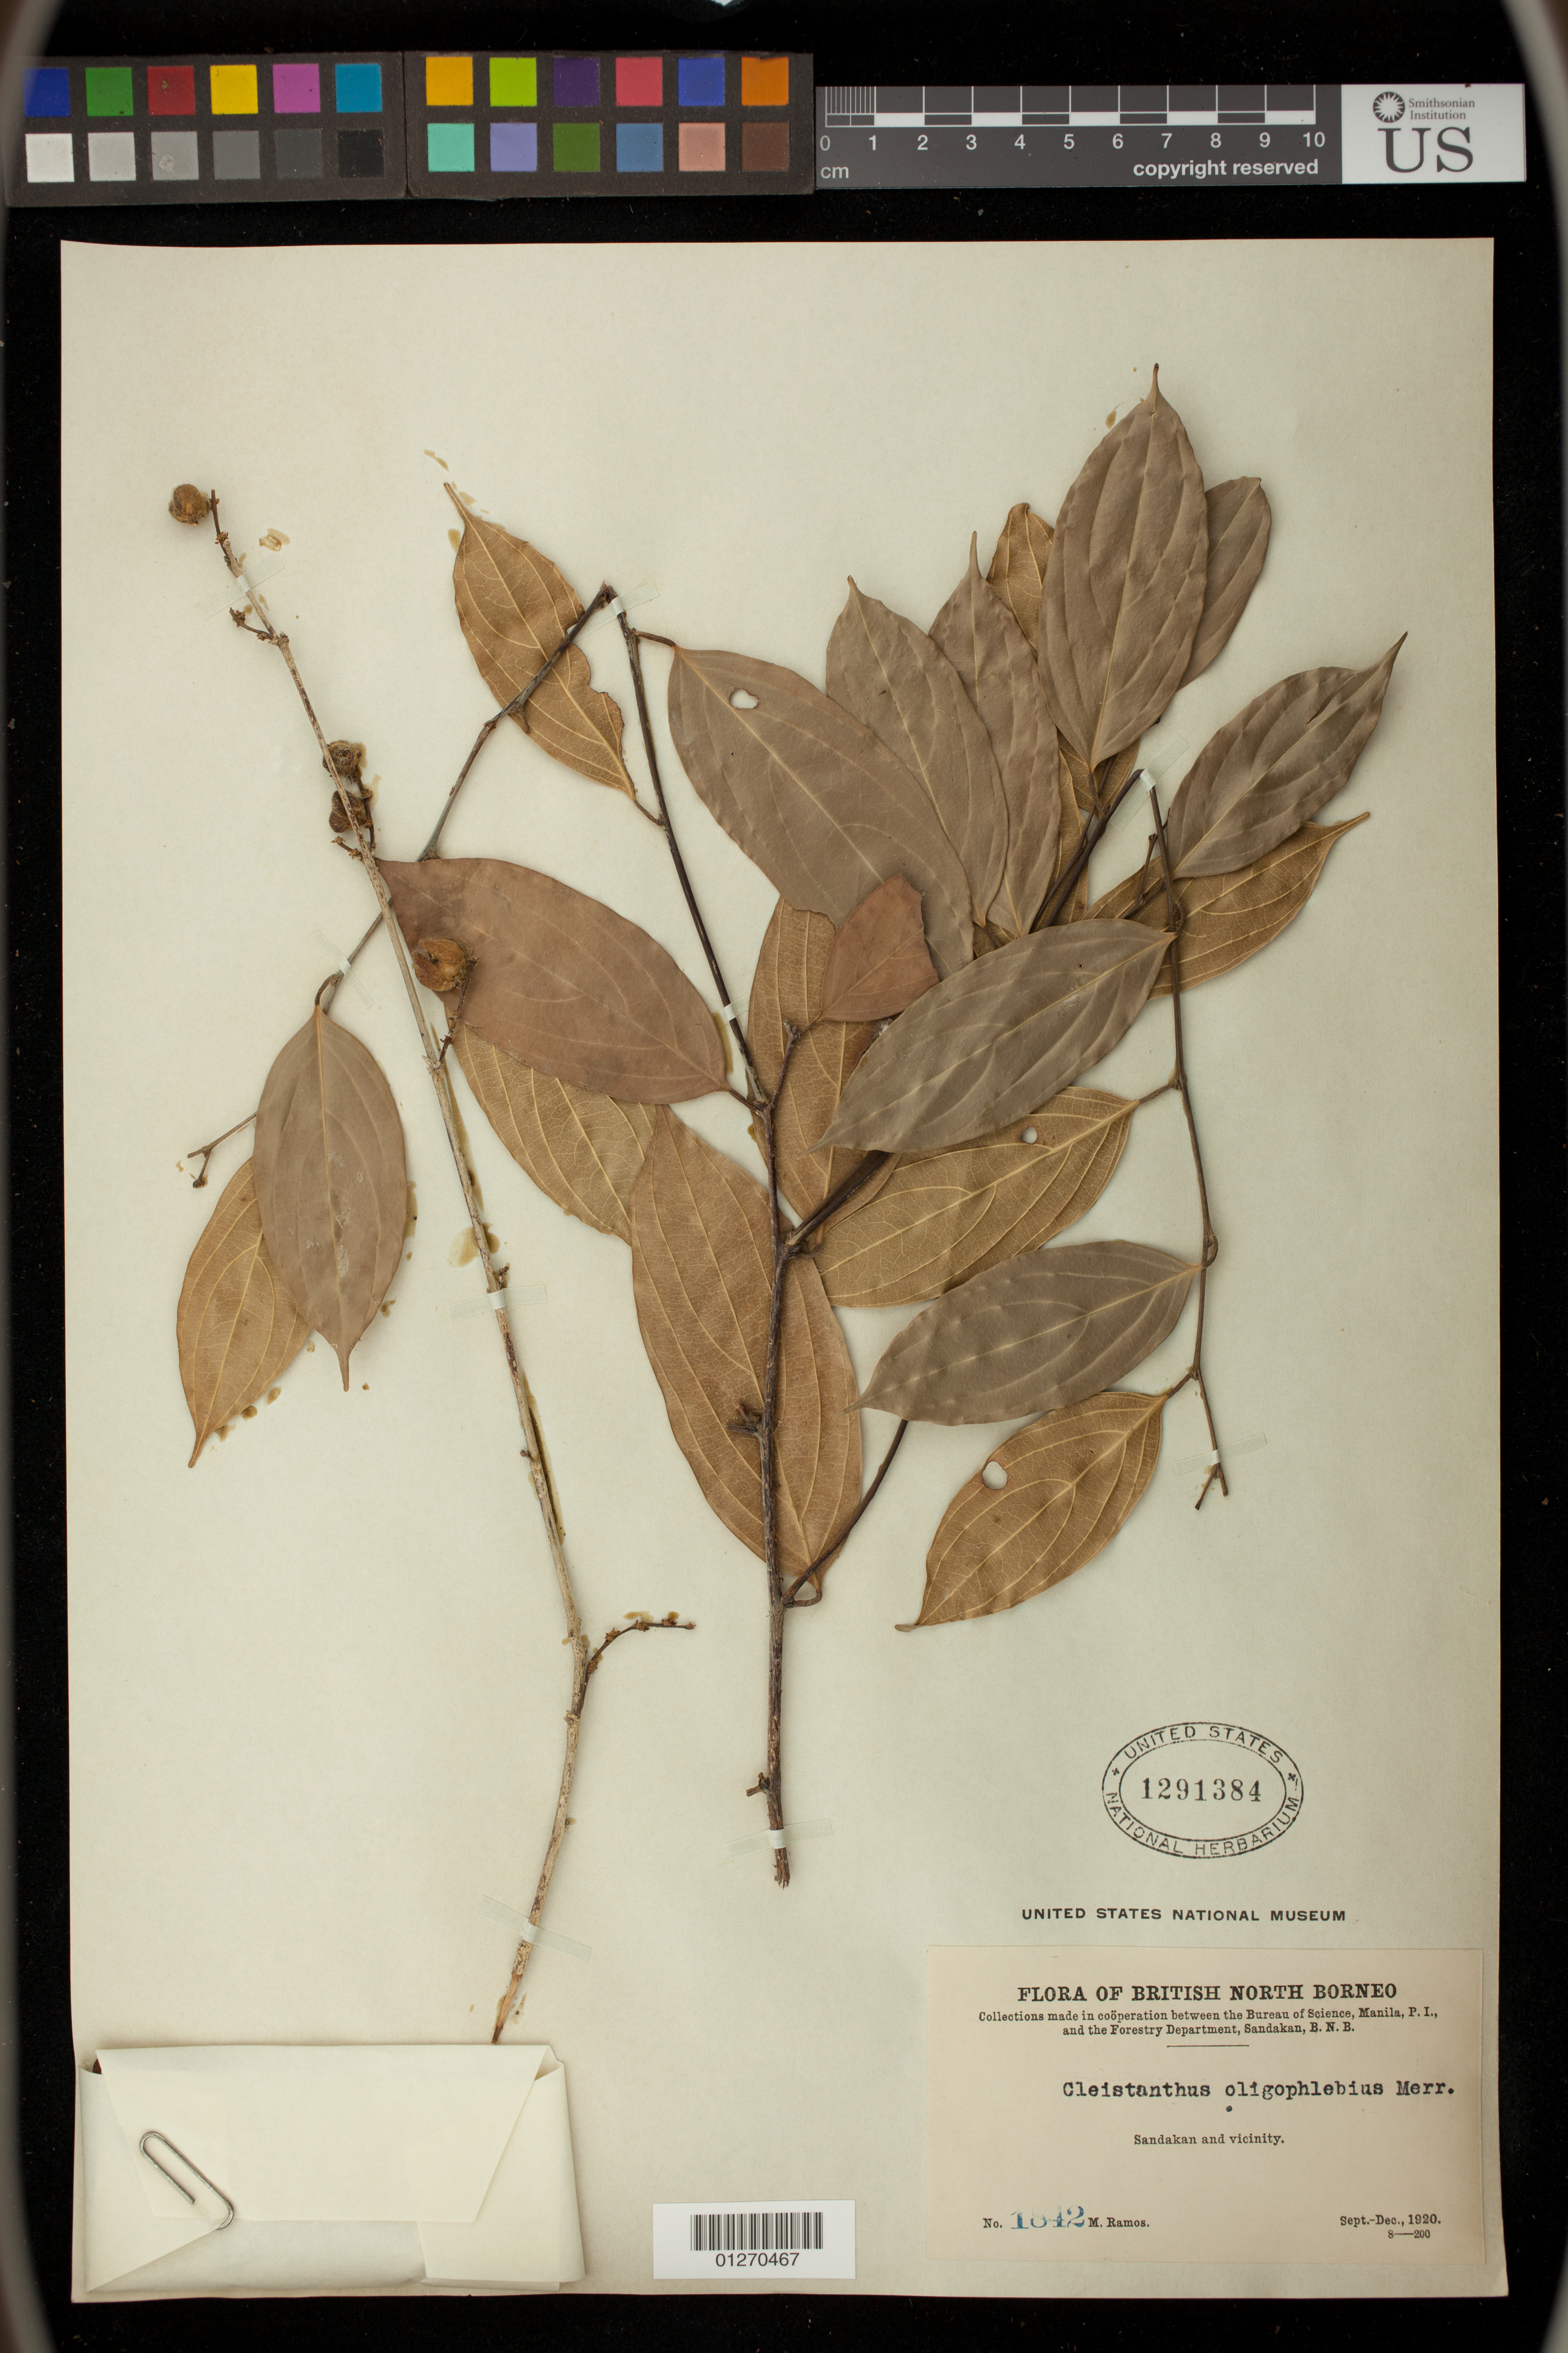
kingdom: Plantae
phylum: Tracheophyta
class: Magnoliopsida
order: Malpighiales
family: Phyllanthaceae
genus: Cleistanthus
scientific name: Cleistanthus oligophlebius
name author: Merr.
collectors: M. Ramos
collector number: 1842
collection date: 1920-09/1920-12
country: Malaysia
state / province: Sabah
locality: Sandakan and vicinity.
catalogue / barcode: US 1291384